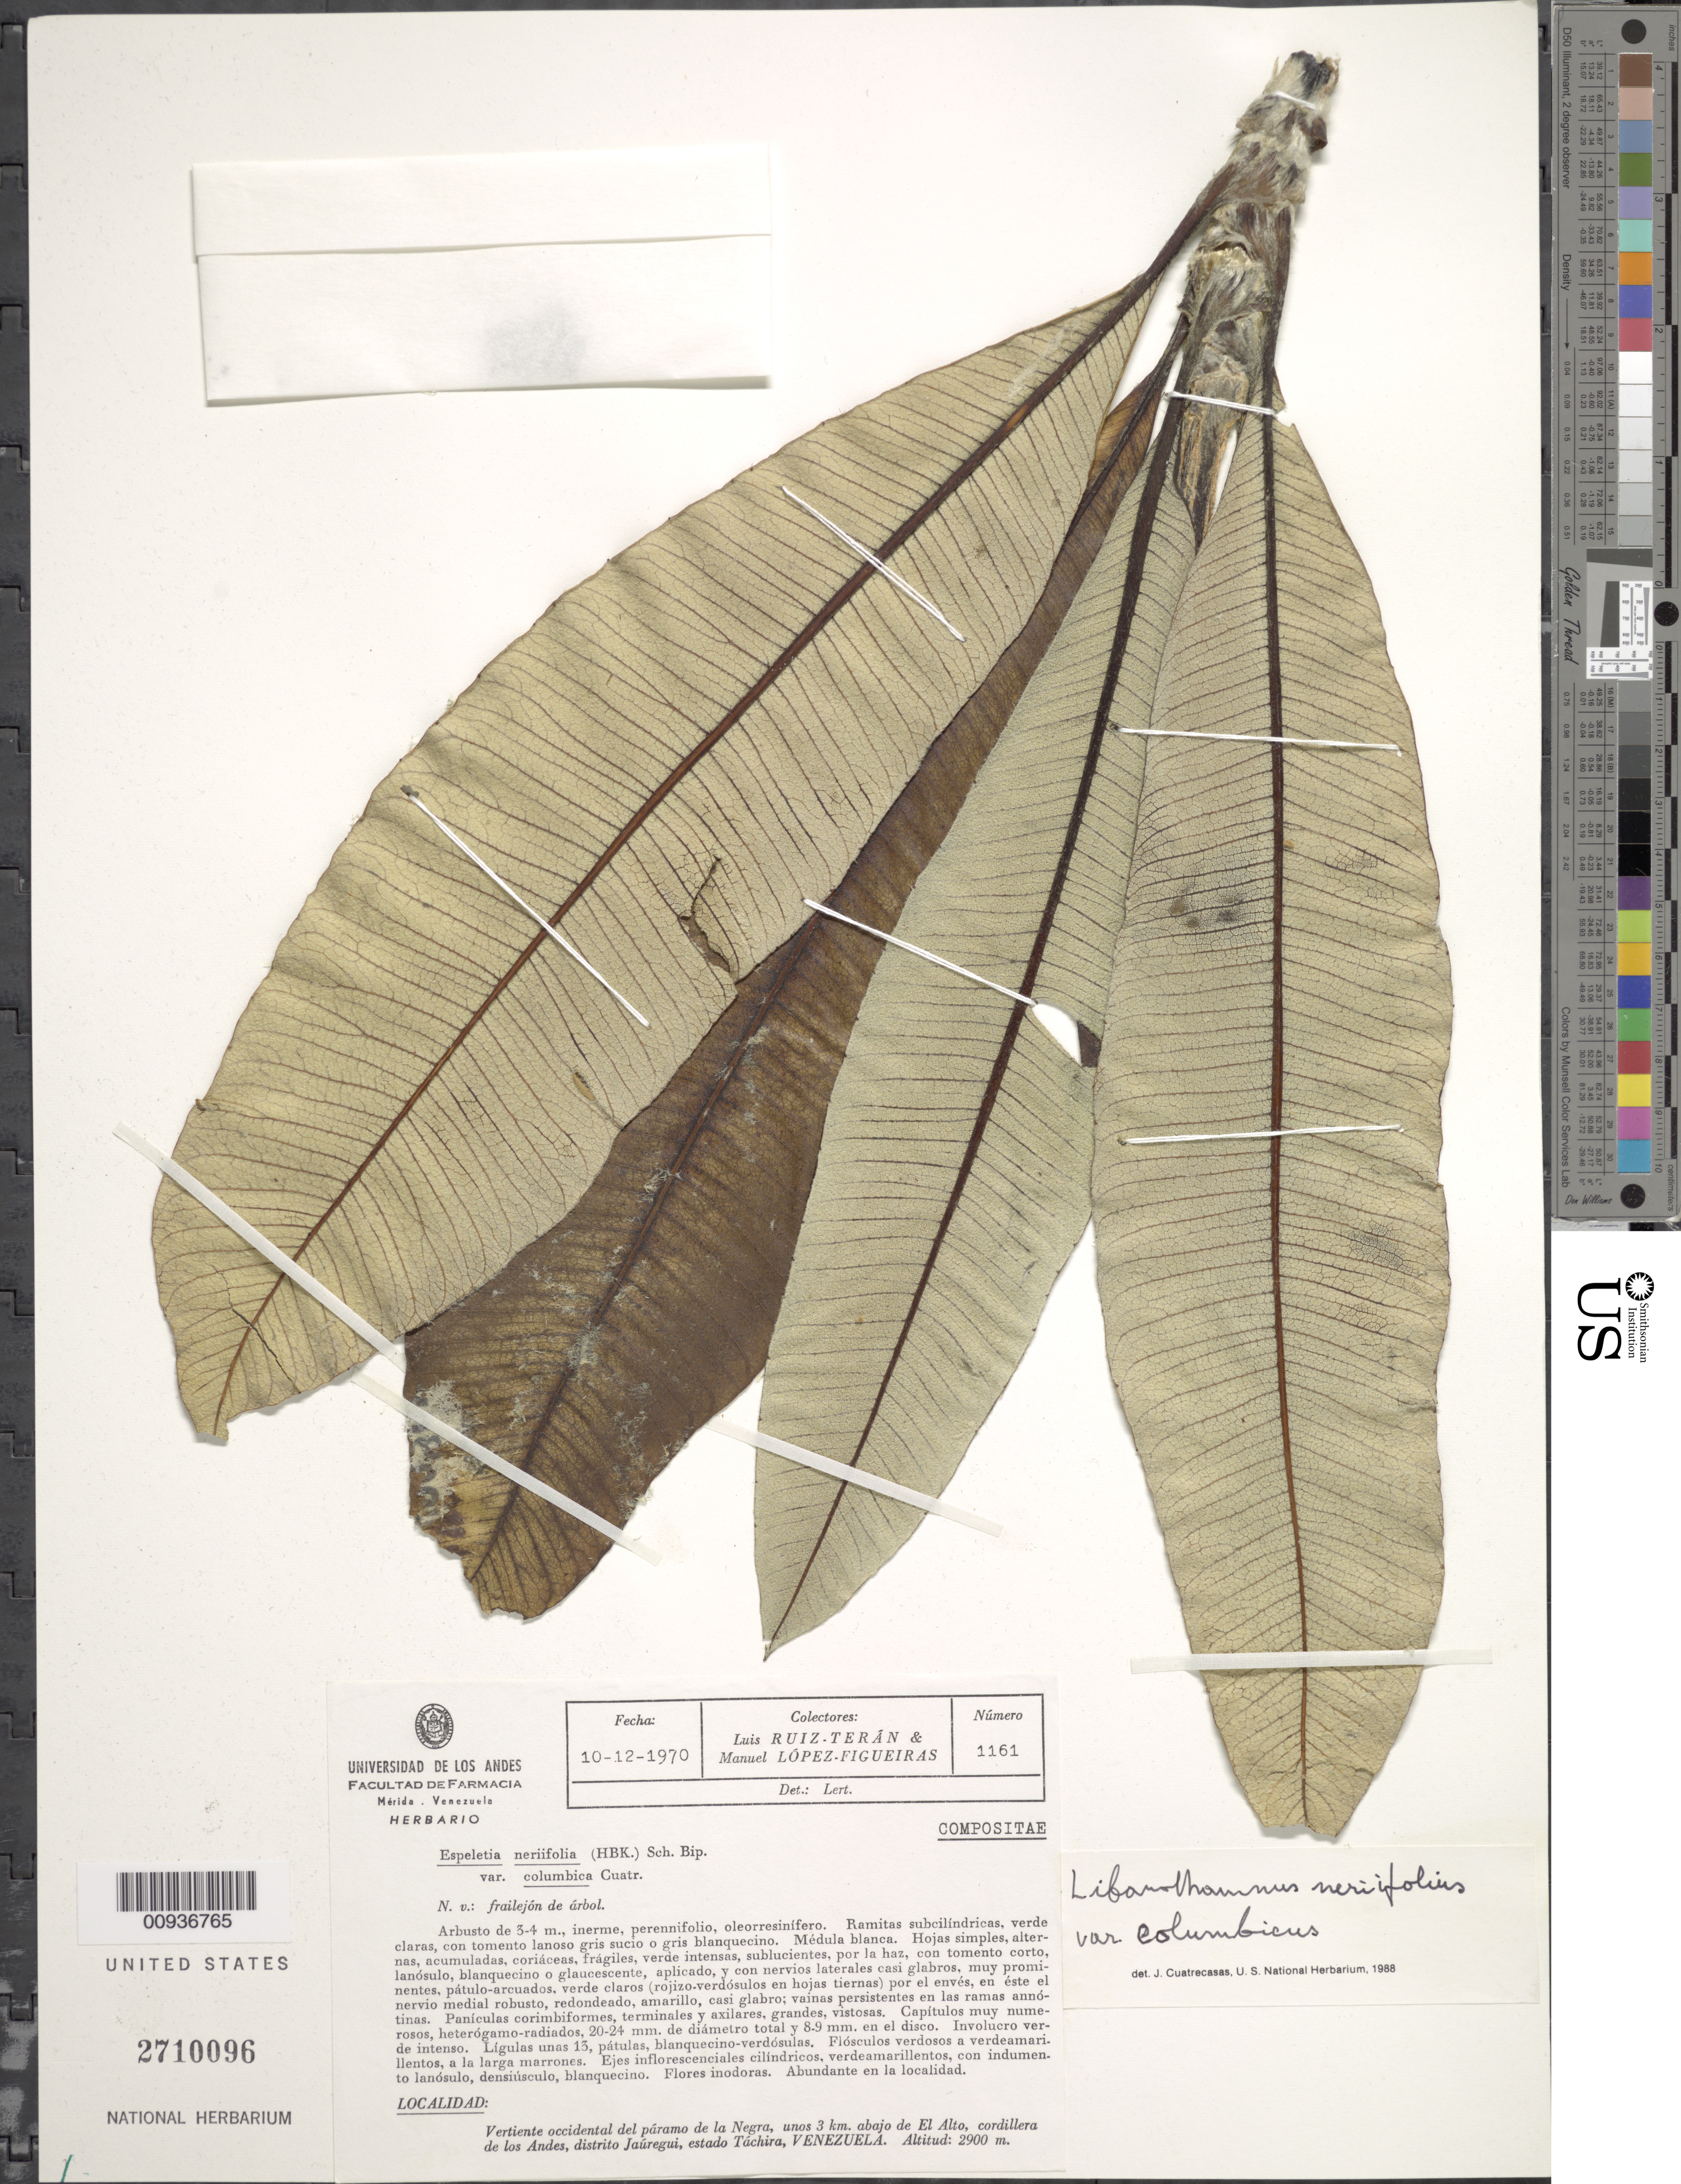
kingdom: Plantae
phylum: Tracheophyta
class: Magnoliopsida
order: Asterales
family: Asteraceae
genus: Libanothamnus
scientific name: Libanothamnus neriifolius var. columbicus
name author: (Cuatrec.) Cuatrec.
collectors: L. Teran & M. López Figueiras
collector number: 1161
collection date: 1970-12-10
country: Venezuela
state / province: Tachira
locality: Vertiente occidental del paramo de la Negra, unos 3 km abajo de El Alto, Cordillera de los Andes, Distrito Jauregui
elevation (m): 2900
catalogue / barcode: US 2710096